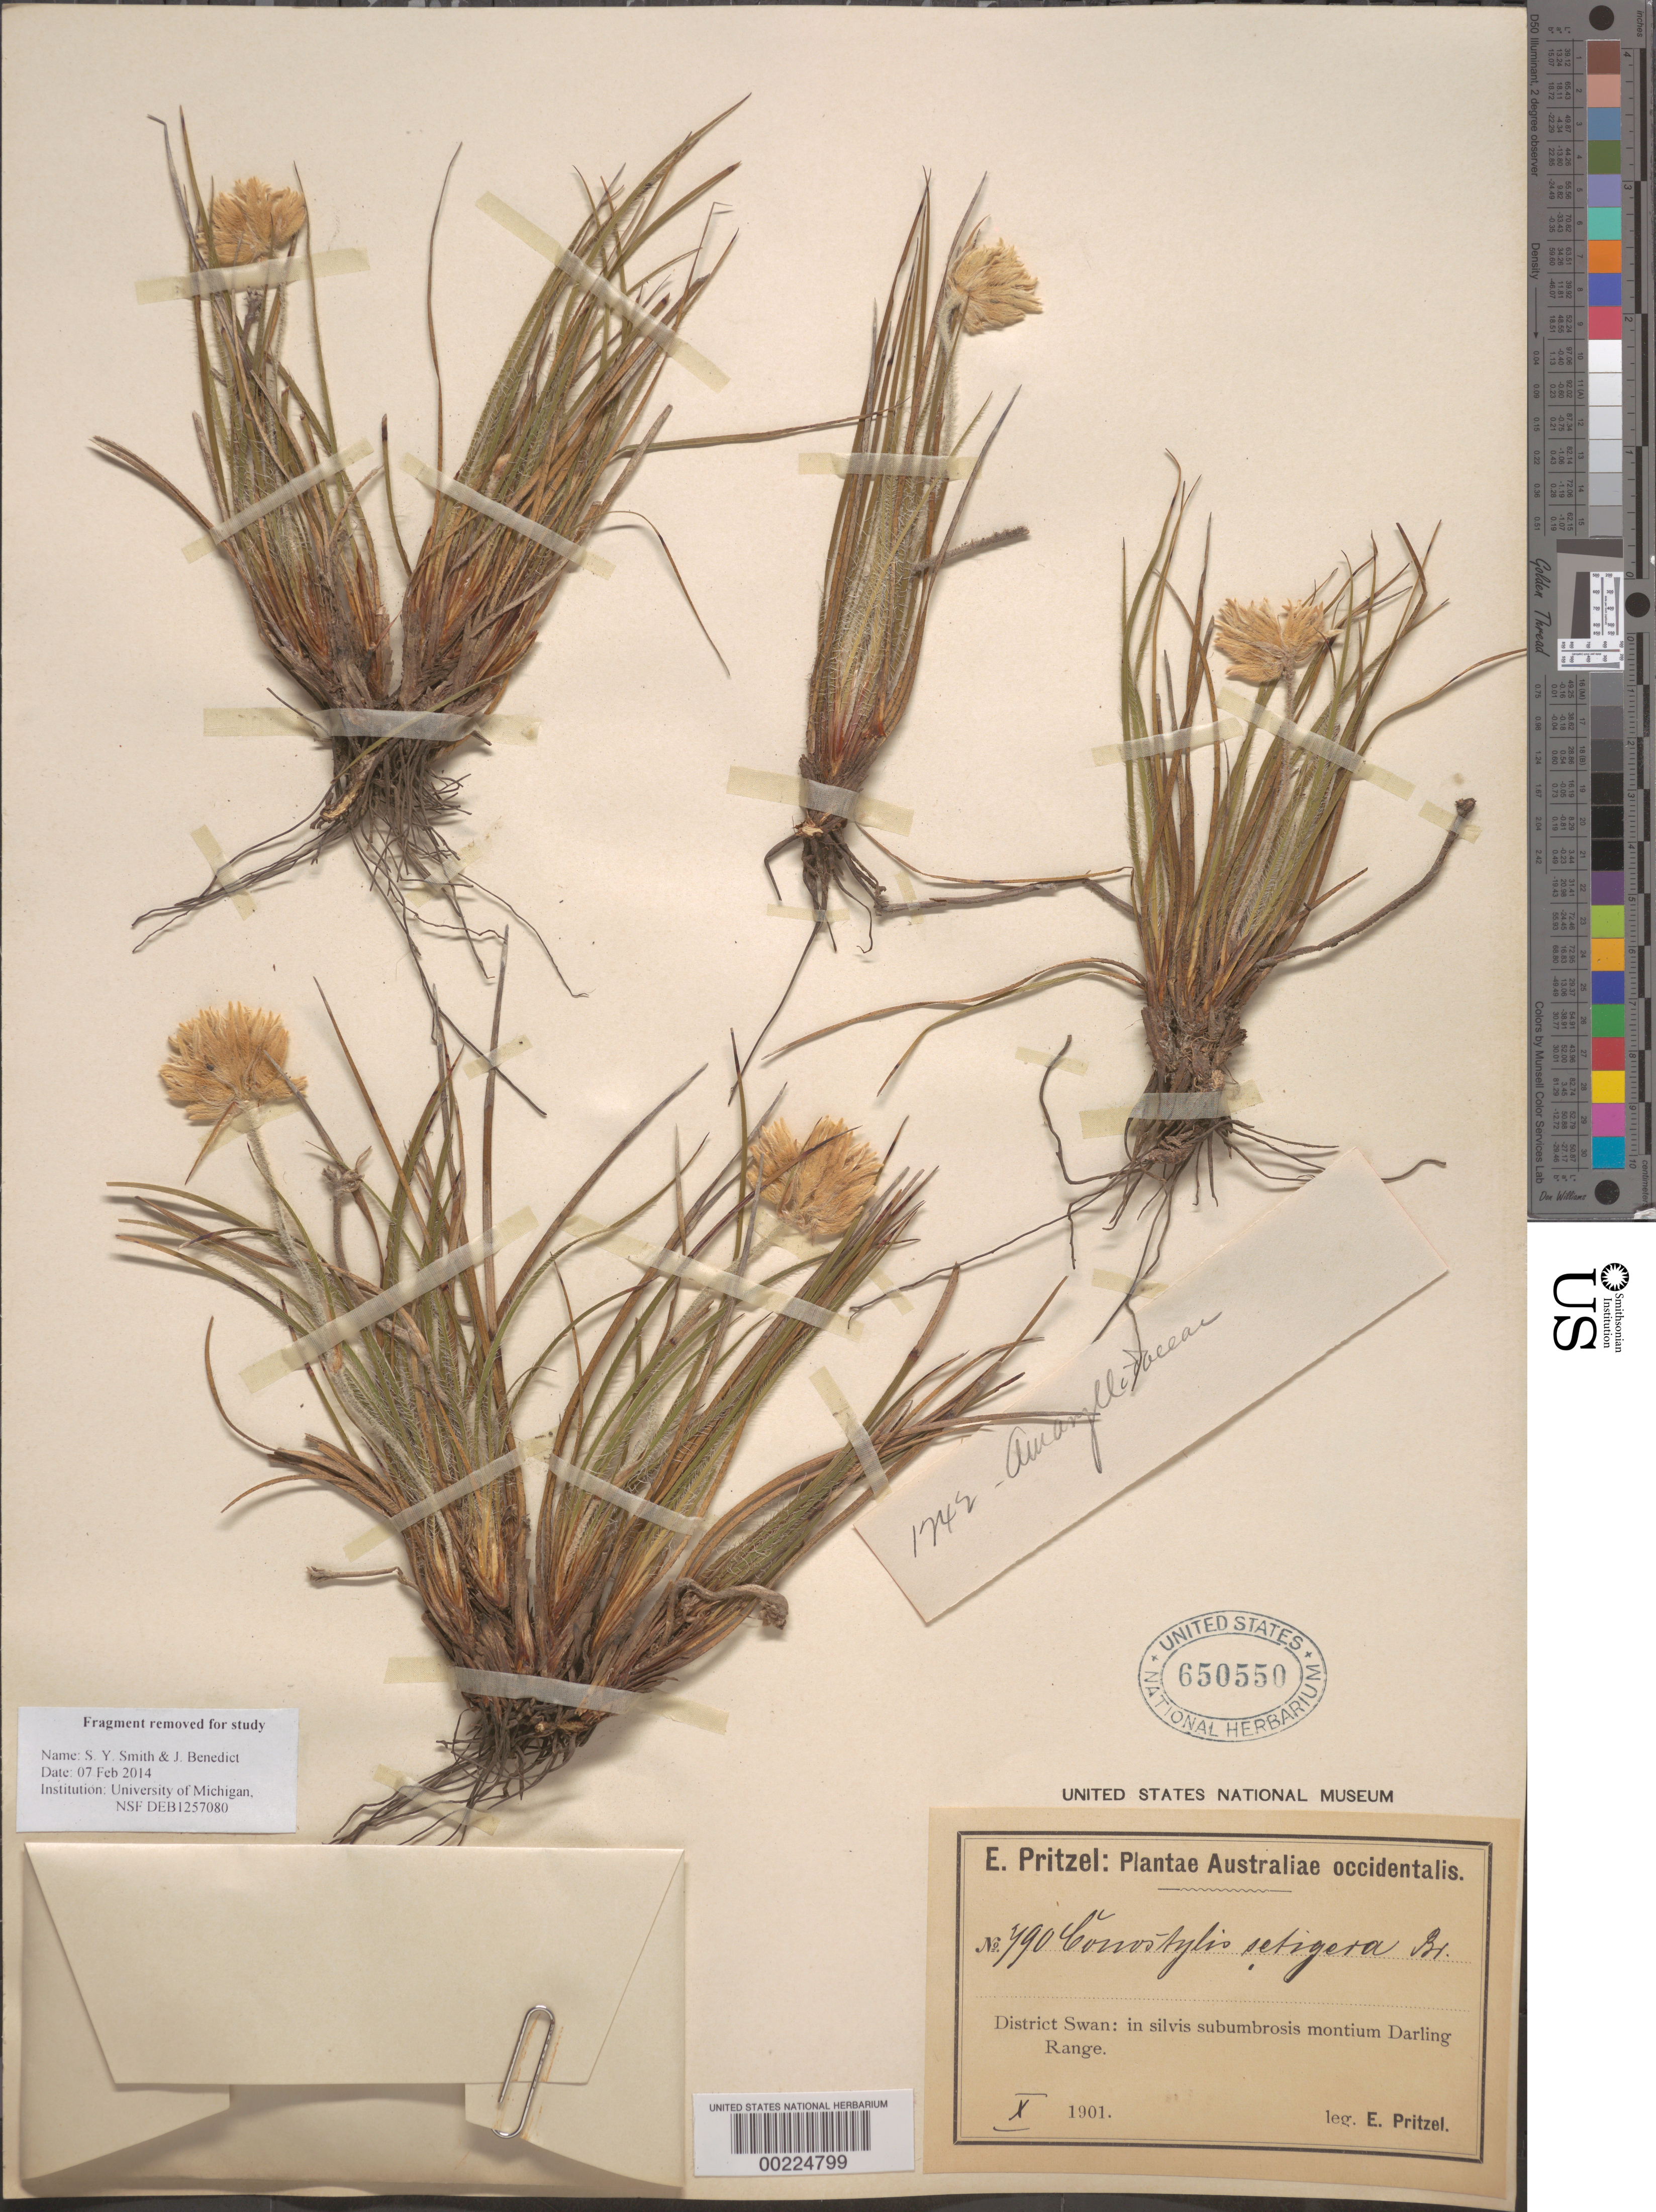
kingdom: Plantae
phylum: Tracheophyta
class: Liliopsida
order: Commelinales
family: Haemodoraceae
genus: Conostylis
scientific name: Conostylis setigera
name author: R. Br.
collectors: E. G. Pritzel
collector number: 790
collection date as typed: Oct 1901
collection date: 1901-10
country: Australia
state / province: Western Australia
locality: Darling range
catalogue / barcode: US 650550